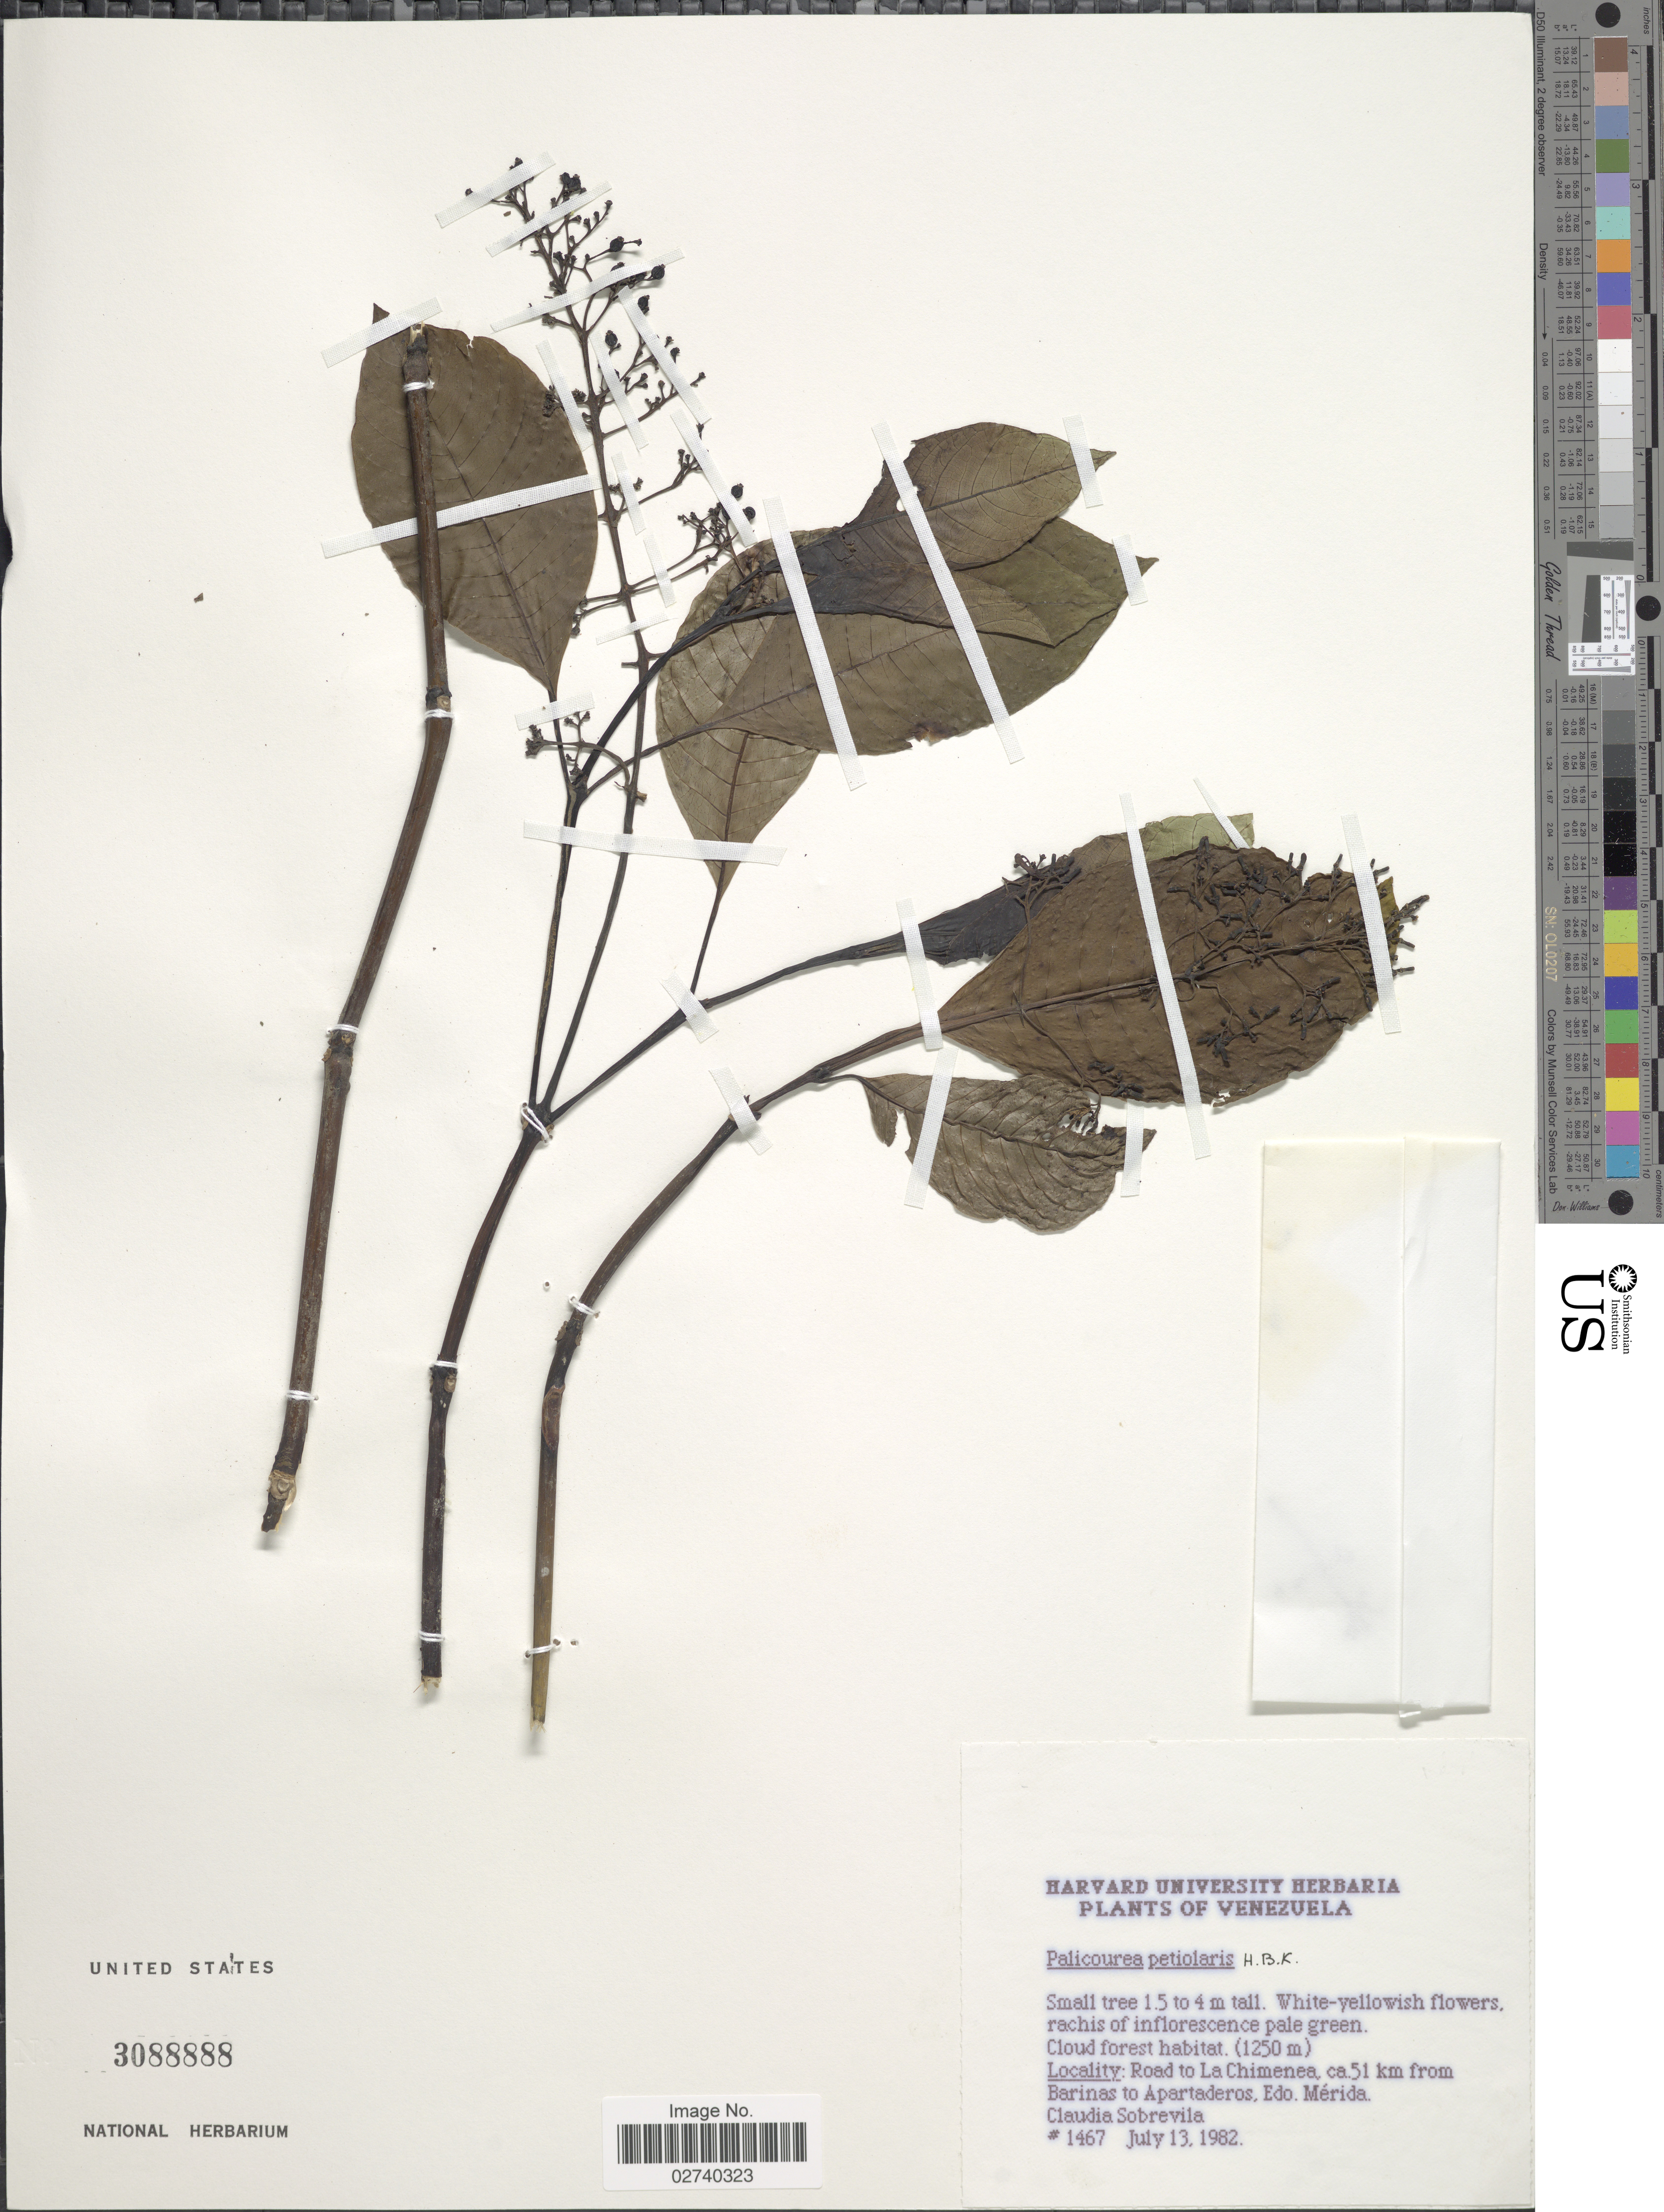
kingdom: Plantae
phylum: Tracheophyta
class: Magnoliopsida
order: Gentianales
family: Rubiaceae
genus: Palicourea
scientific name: Palicourea petiolaris Kunth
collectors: C. Sobrevila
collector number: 1467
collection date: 1982-07-13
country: Venezuela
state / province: Mérida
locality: Road to La Chimenea, ca.51 km from Barinas to Apartaderos.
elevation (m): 1250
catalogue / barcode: US 3088888